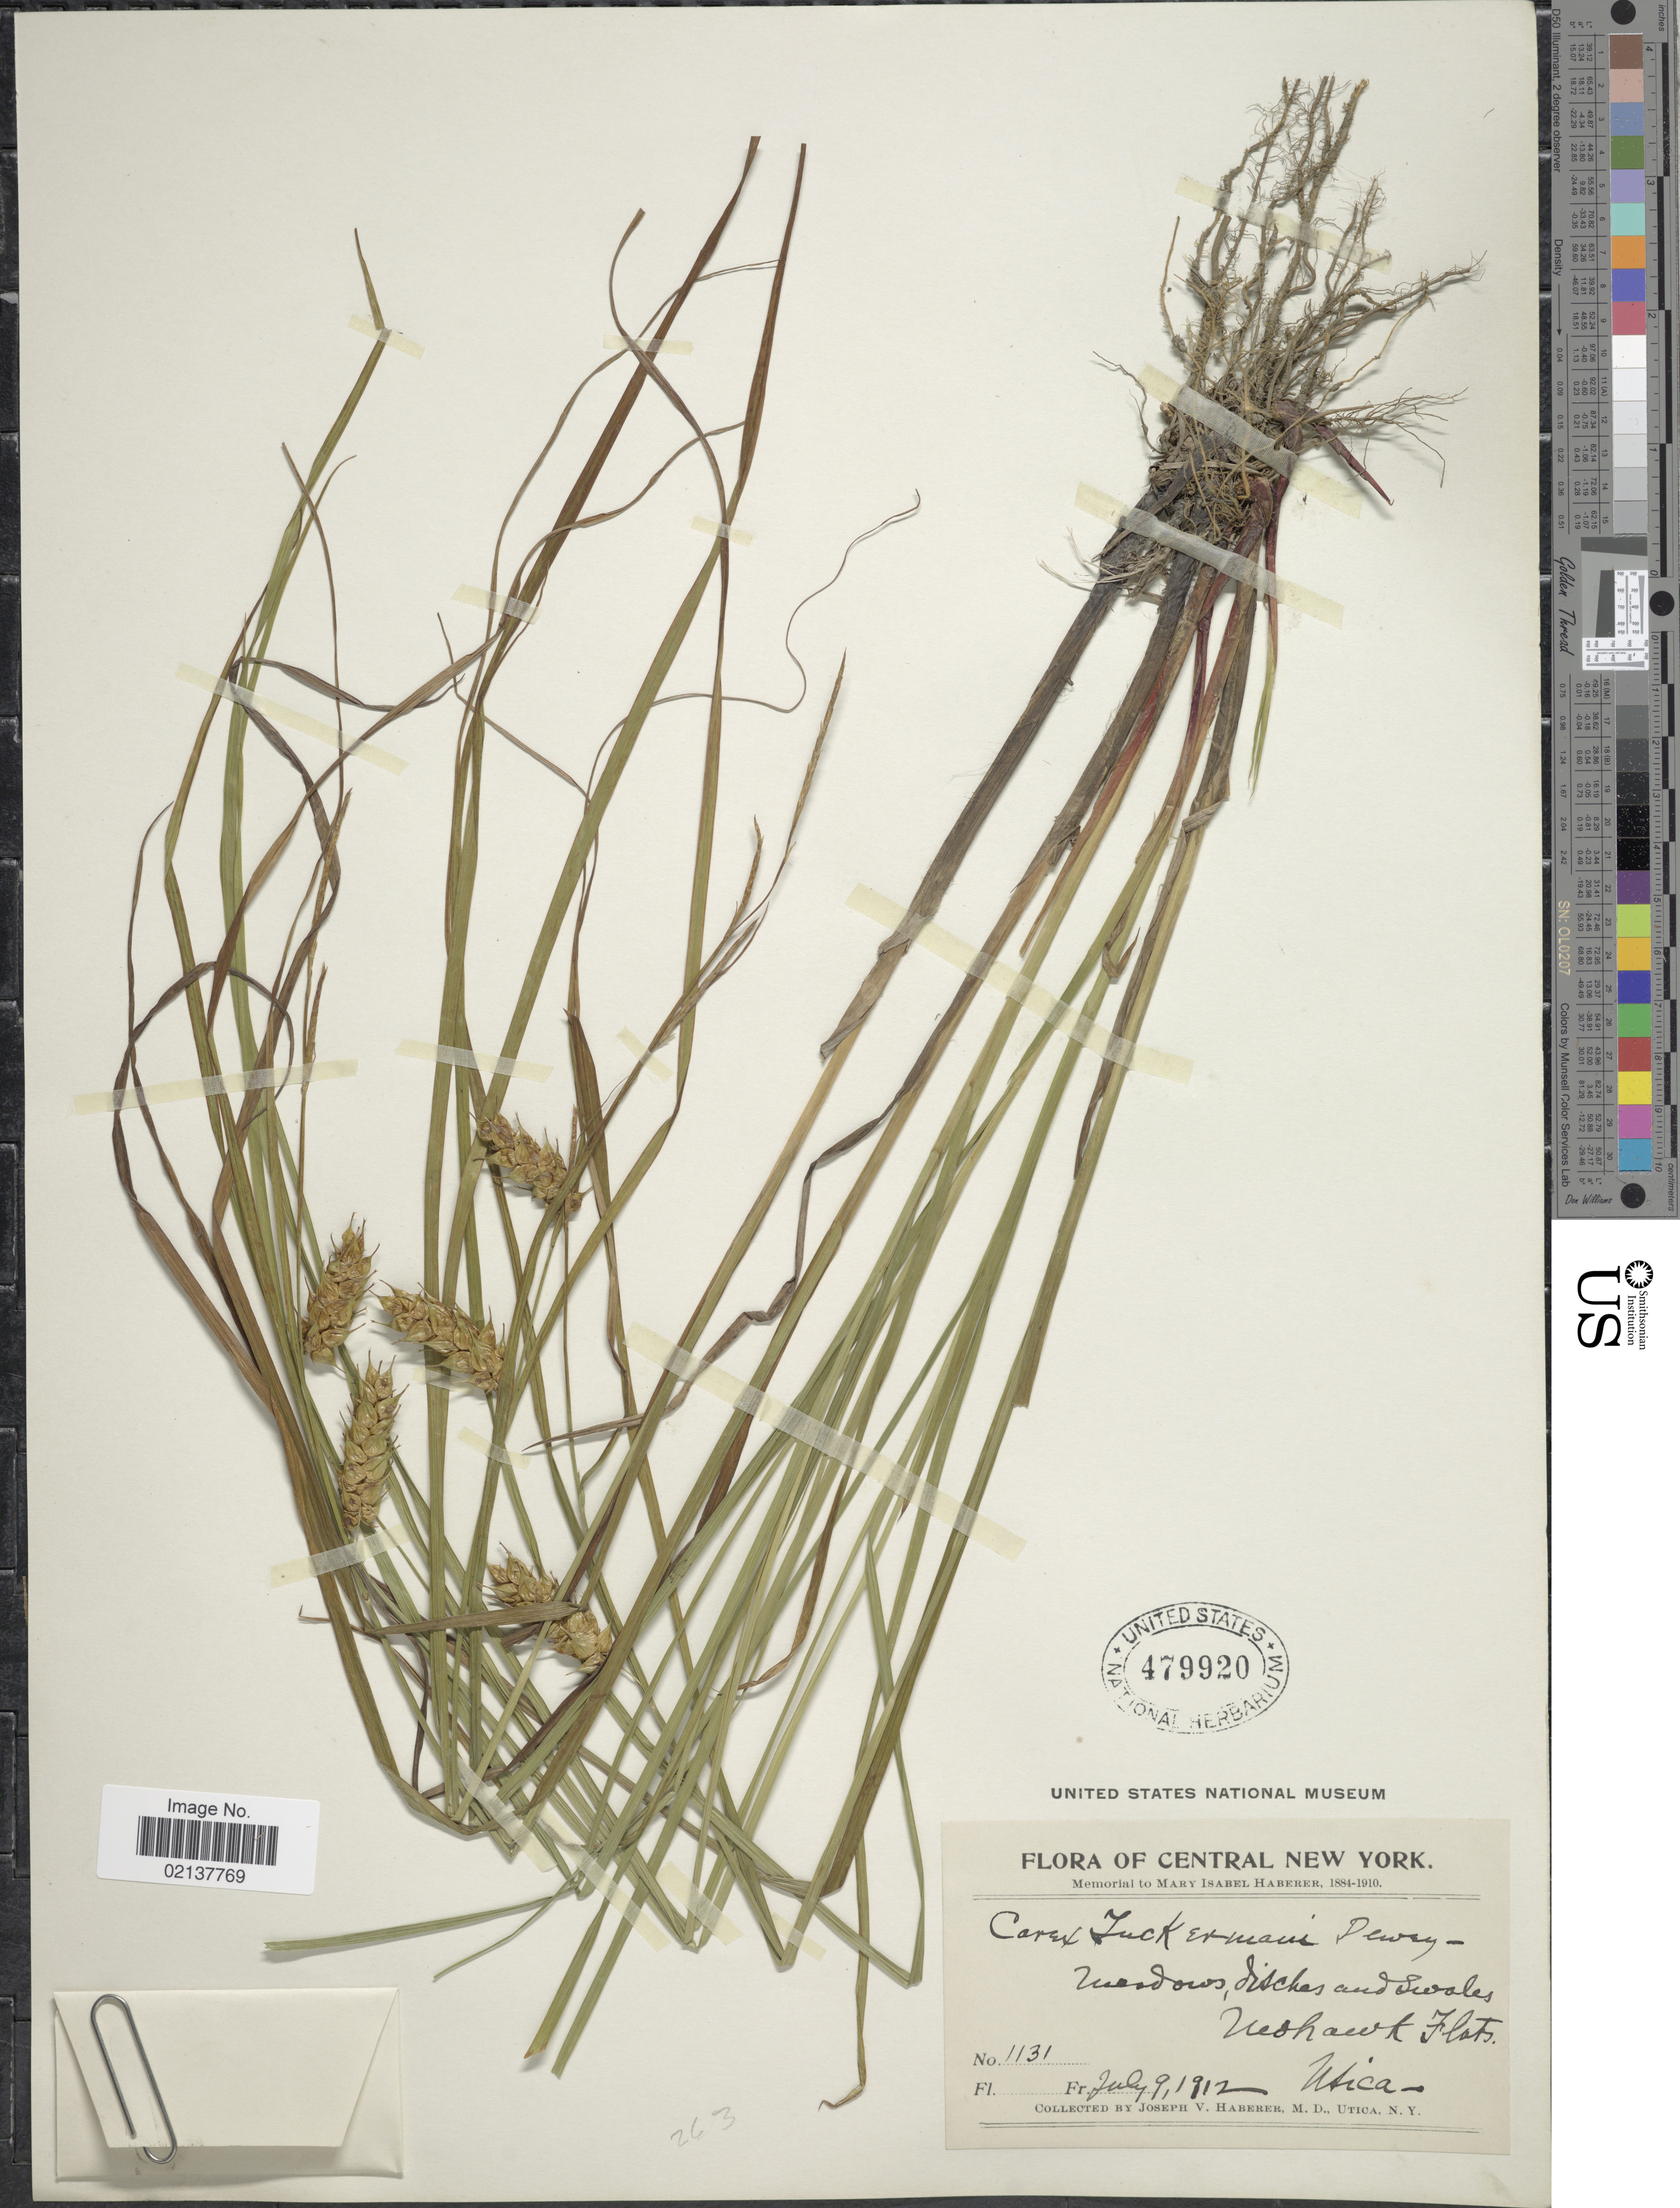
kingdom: Plantae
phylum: Tracheophyta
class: Liliopsida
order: Poales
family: Cyperaceae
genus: Carex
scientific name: Carex tuckermanii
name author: Boott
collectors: J. V. Haberer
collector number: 1131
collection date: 1912-07-09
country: United States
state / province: New York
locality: Central New York, Meadows, ditches and swales, Mohawk Flats, Utica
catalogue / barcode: US 479920